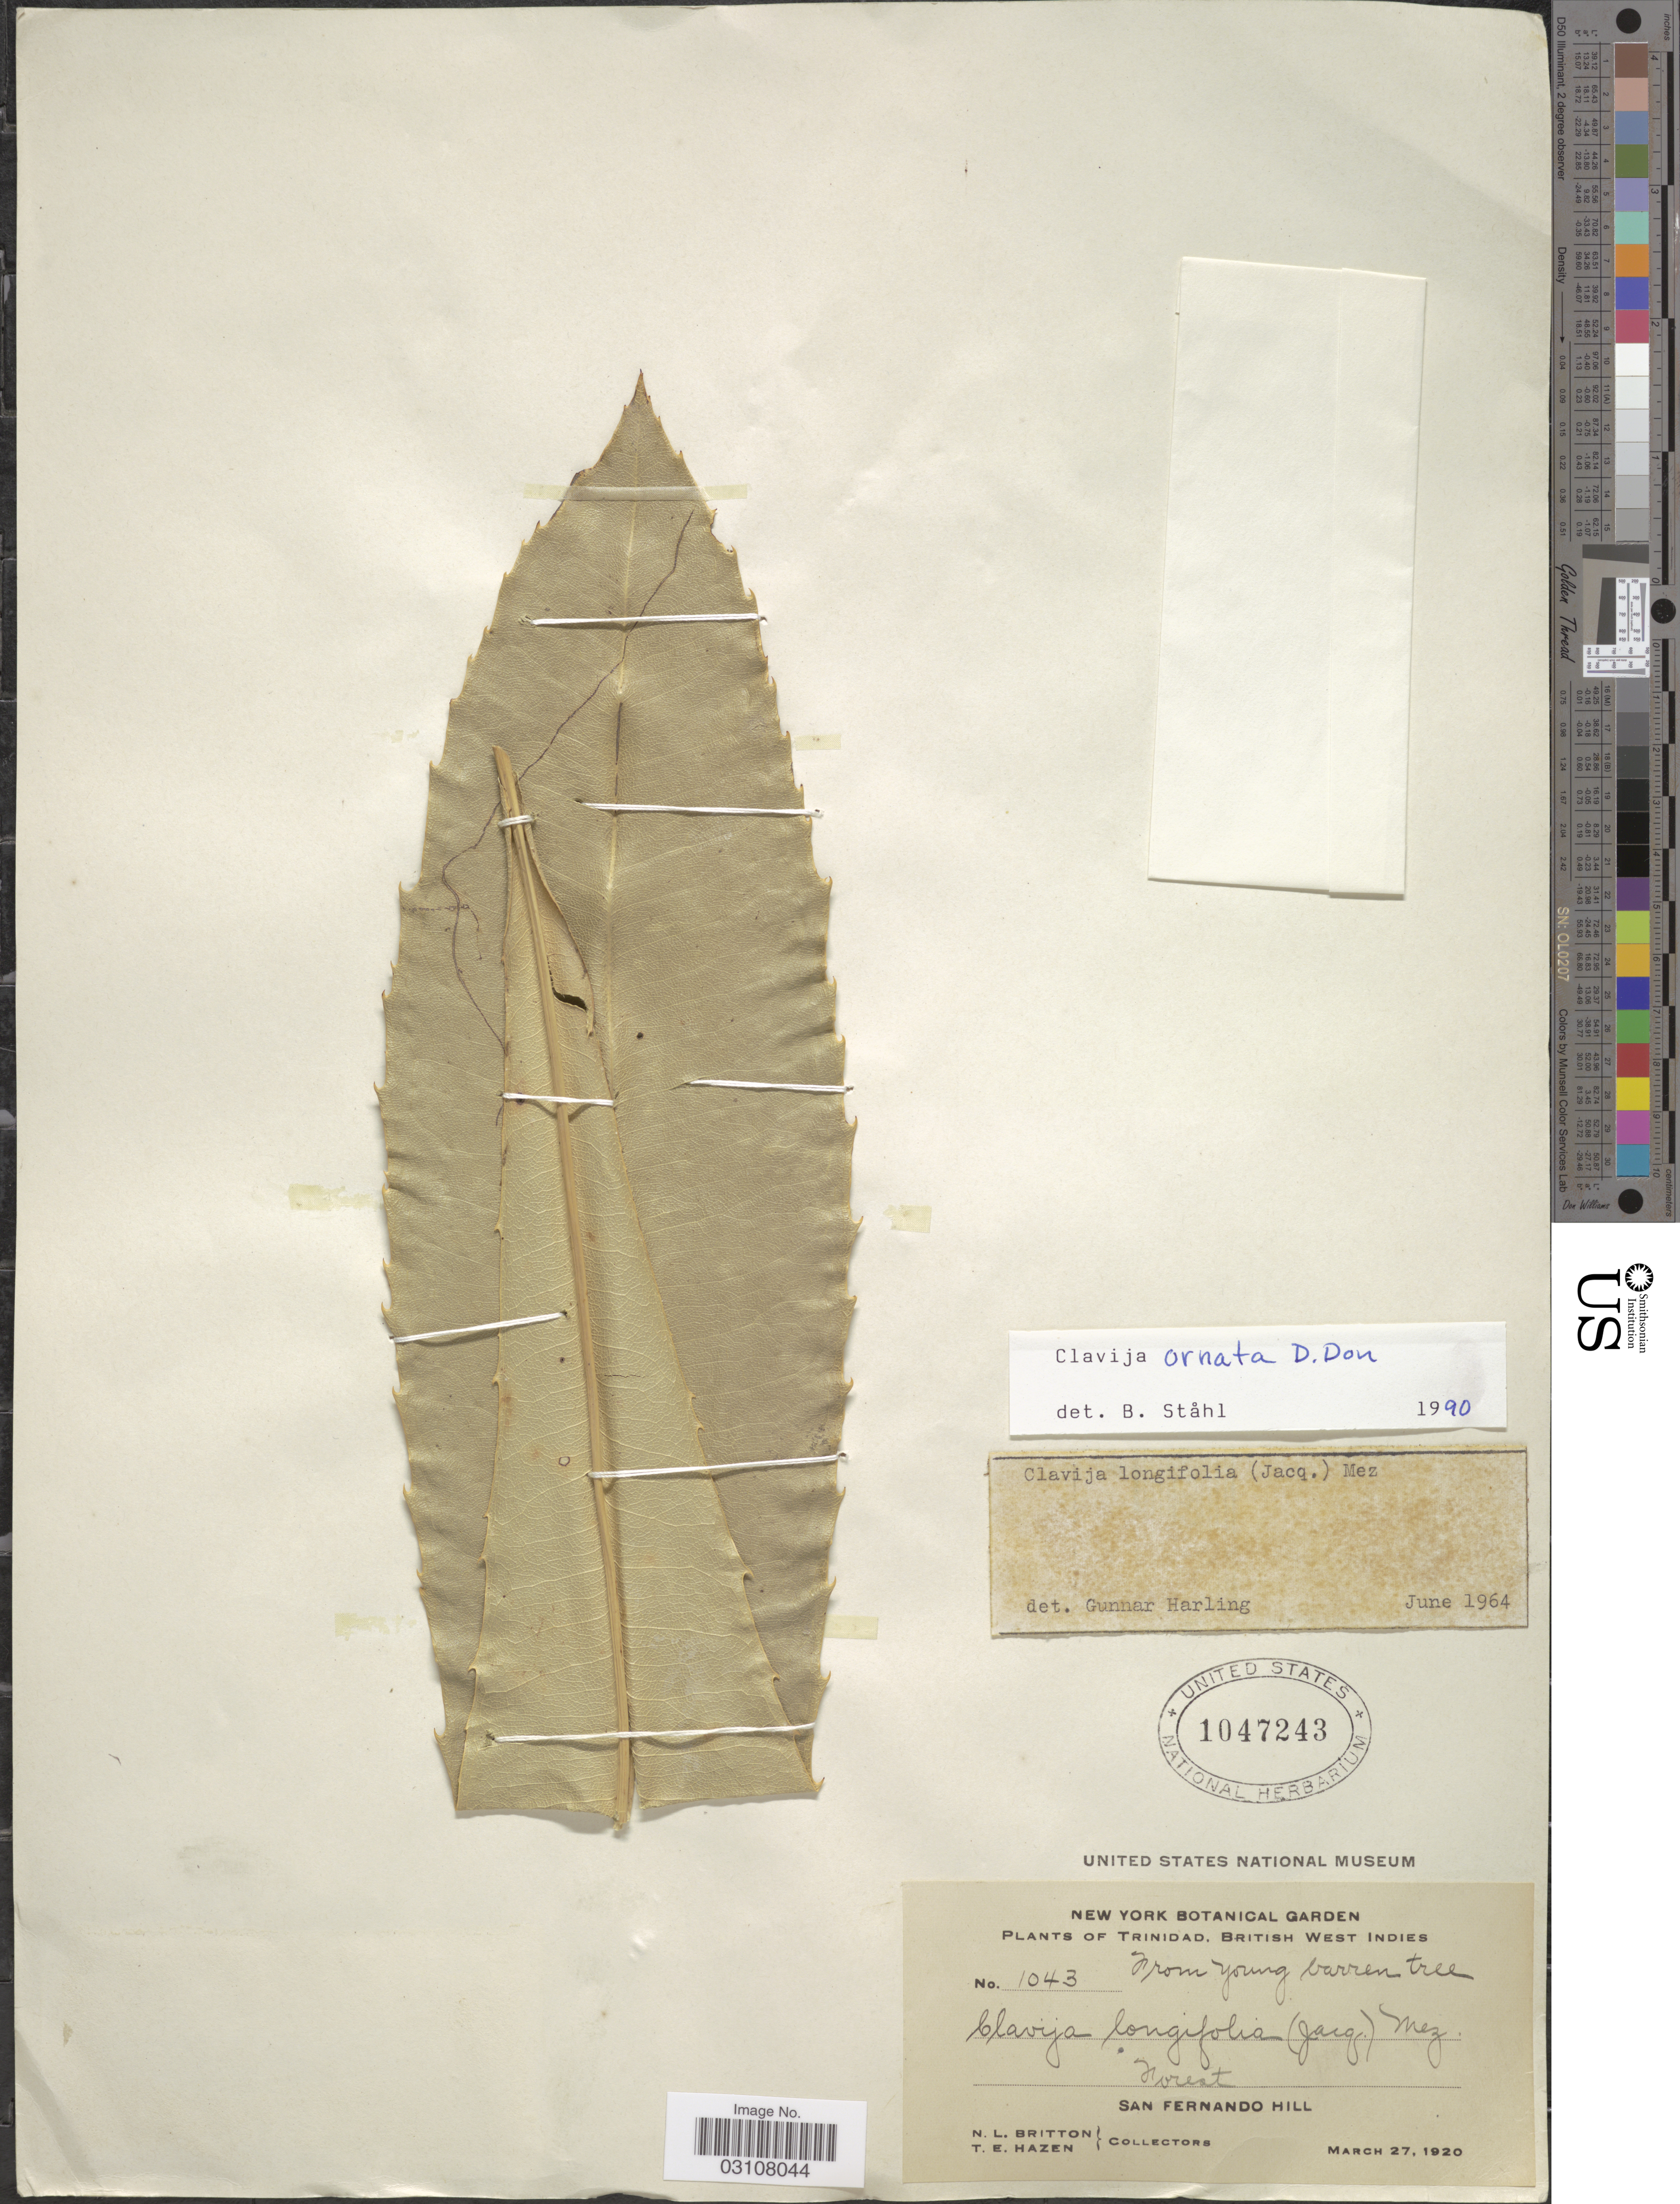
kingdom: Plantae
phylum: Tracheophyta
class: Magnoliopsida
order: Ericales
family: Primulaceae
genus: Clavija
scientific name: Clavija ornata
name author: D. Don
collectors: N. Britton & T. E. Hazen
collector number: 1043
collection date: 1920-03-27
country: Trinidad and Tobago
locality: Trinidad, British West Indies, San Fernando Hill.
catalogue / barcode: US 1047243